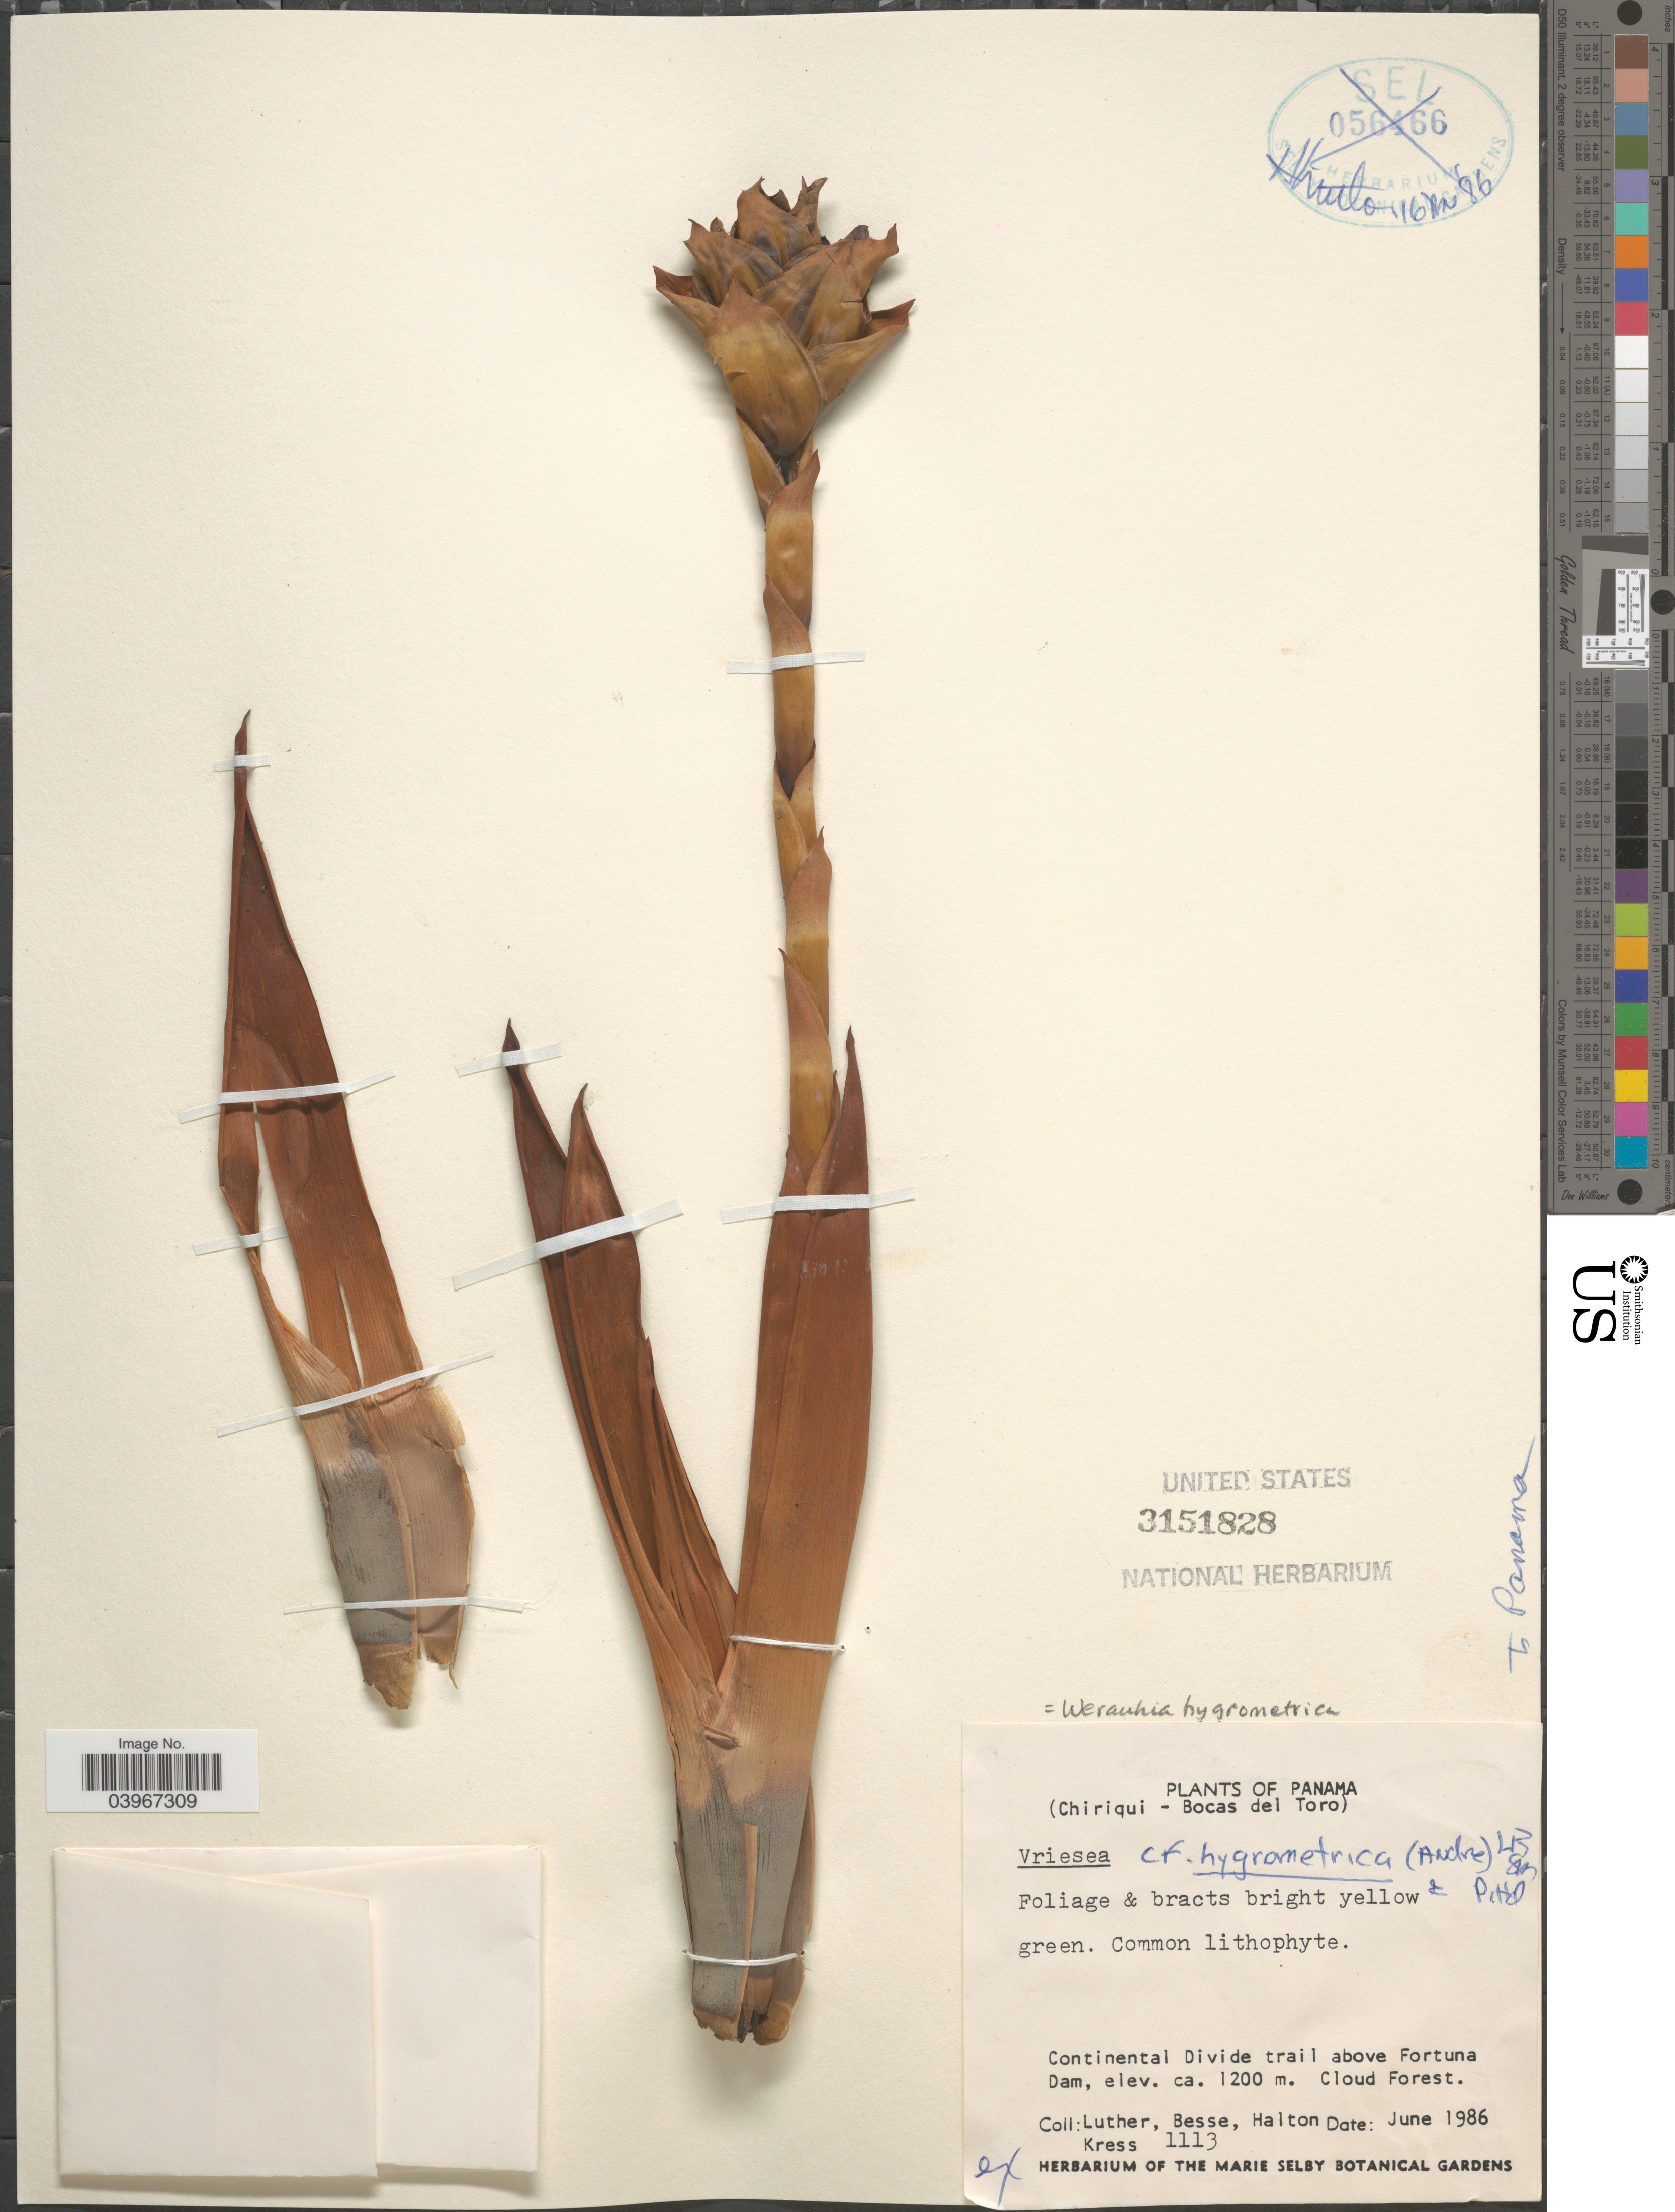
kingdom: Plantae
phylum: Tracheophyta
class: Liliopsida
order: Poales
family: Bromeliaceae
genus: Werauhia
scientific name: Werauhia hygrometrica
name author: (André) J.R. Grant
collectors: -- Luther, -. Besse, -. Halton & -- Kress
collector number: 1113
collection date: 1986-06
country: Panama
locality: Chiriqui - Bocas del Toro. Continental Divide trail above Fortuna Dam.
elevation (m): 1200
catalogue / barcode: US 3151828